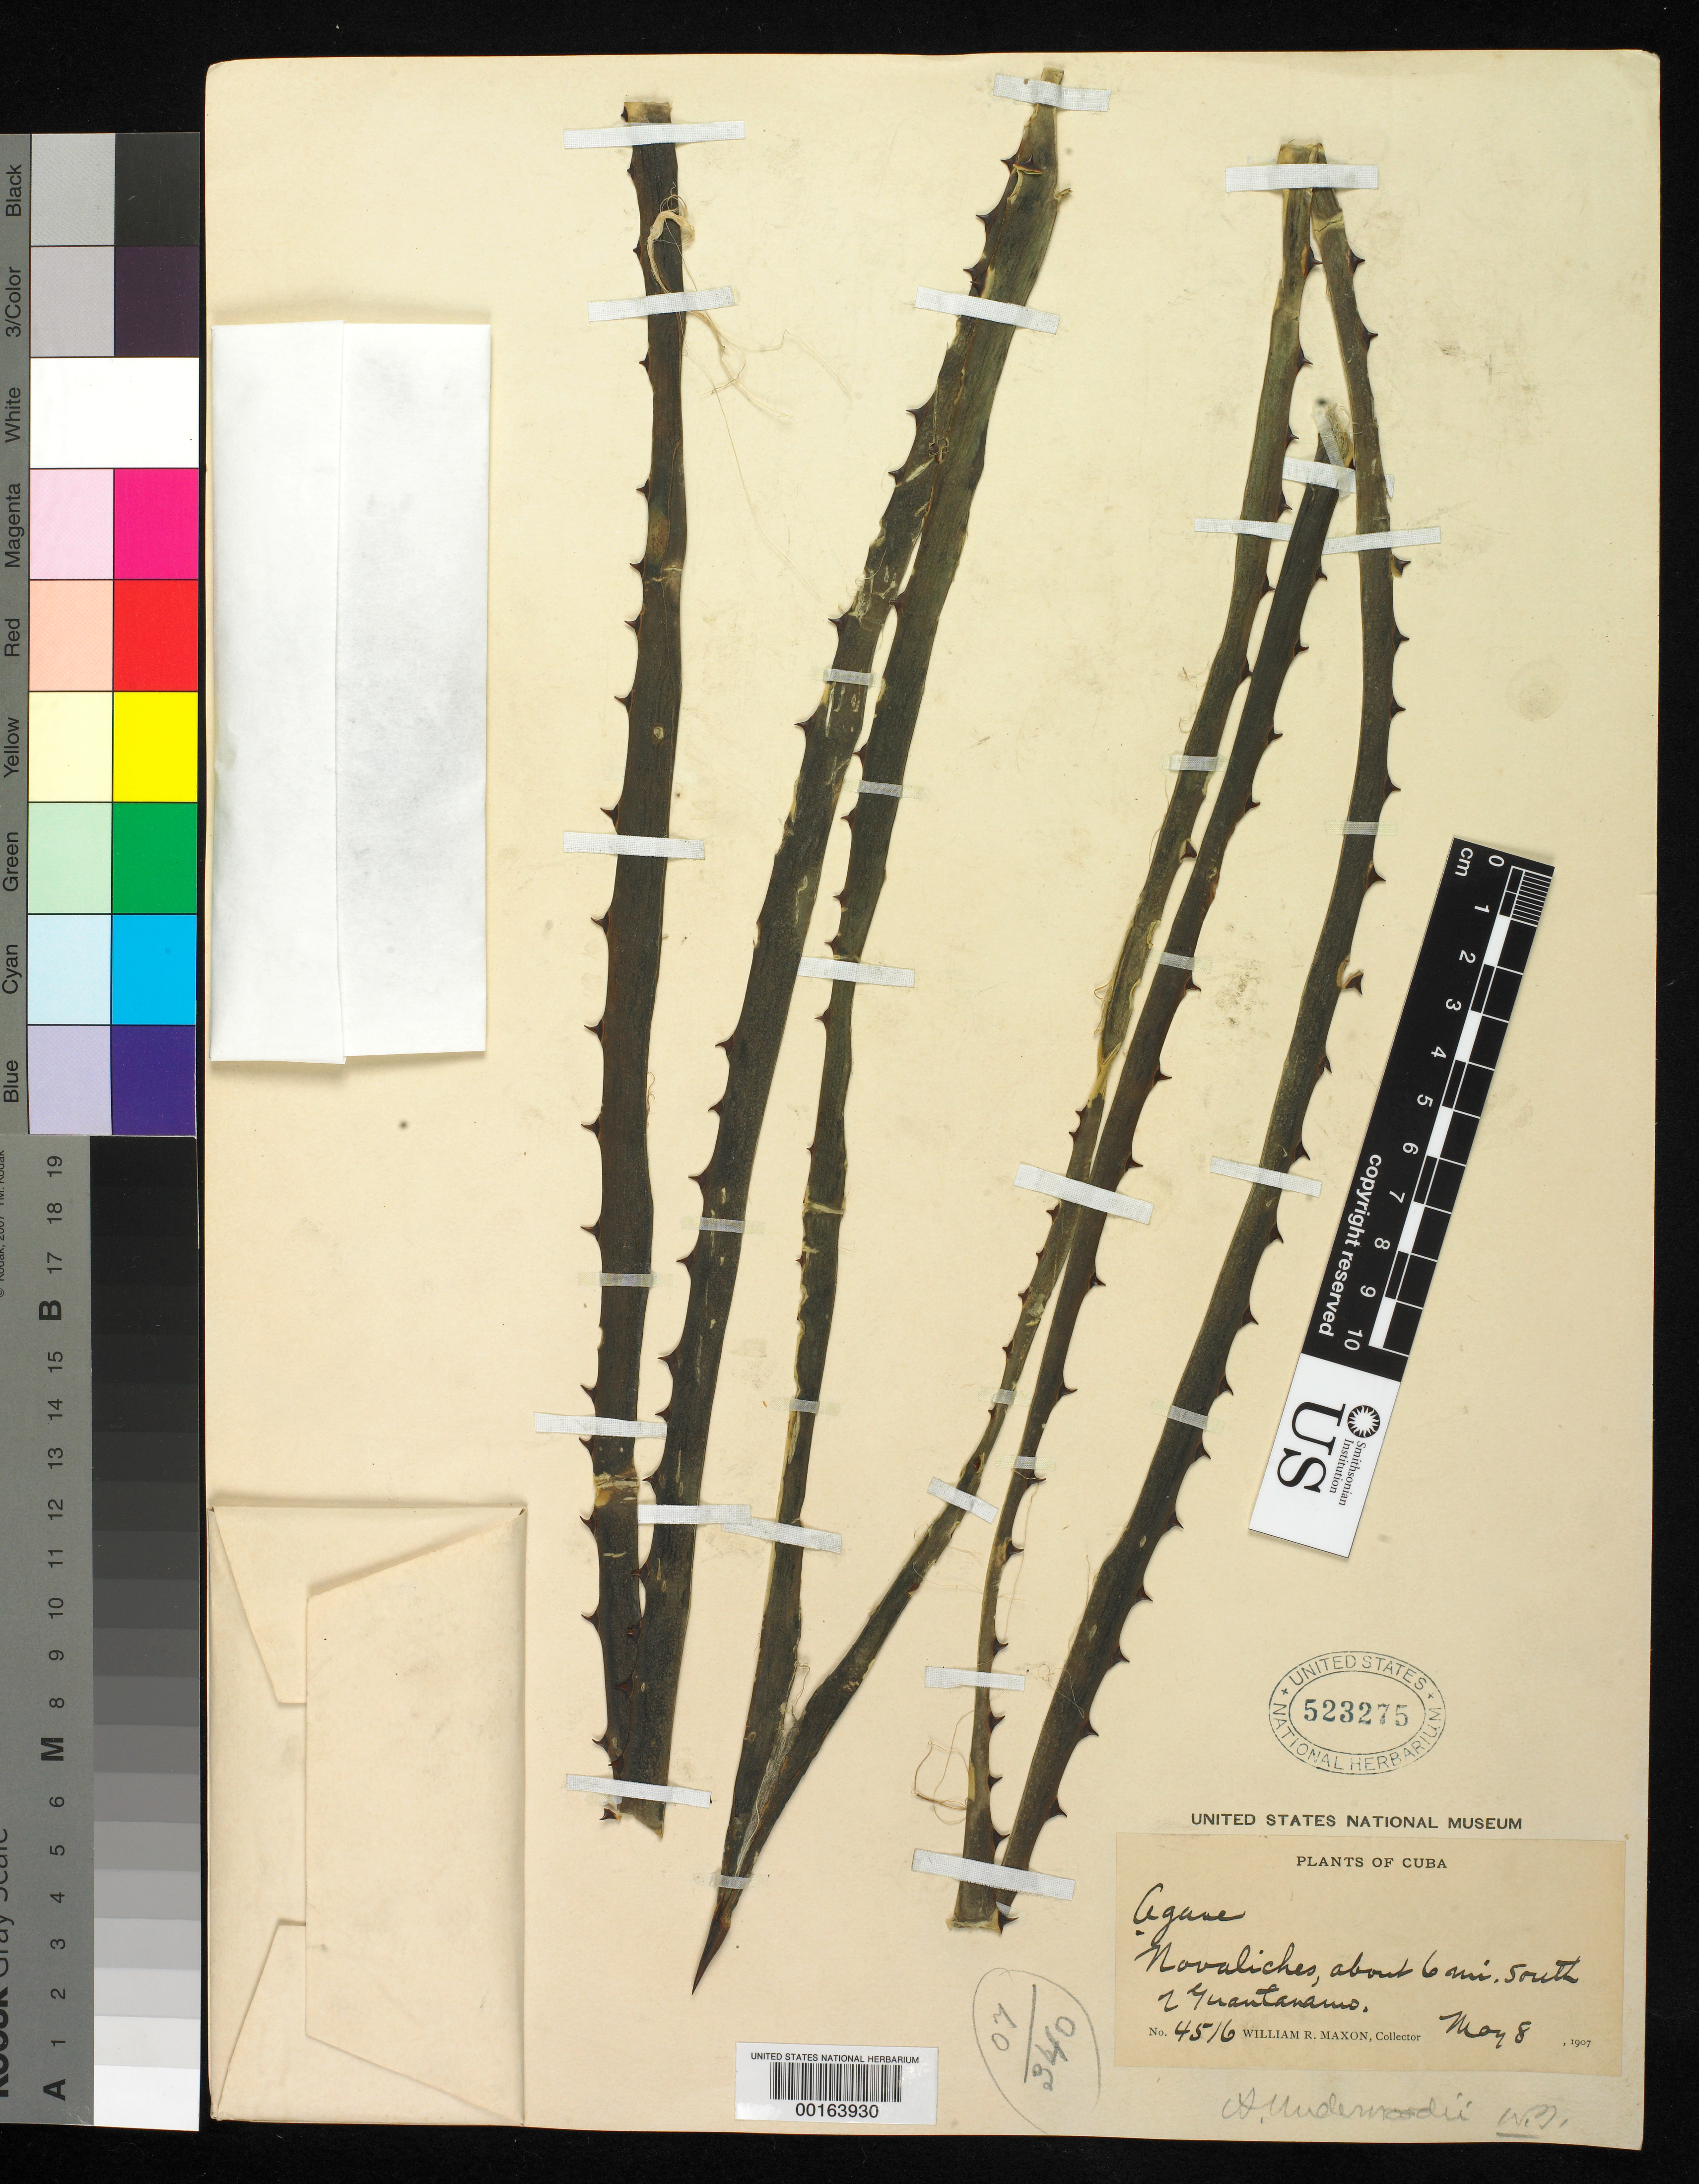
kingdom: Plantae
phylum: Tracheophyta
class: Liliopsida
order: Asparagales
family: Asparagaceae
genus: Agave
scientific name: Agave underwoodii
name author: Trel.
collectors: W. R. Maxon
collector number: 4516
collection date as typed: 08 May 1907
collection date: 1907-05-08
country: Cuba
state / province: Oriente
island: Greater Antilles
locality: Novaliches, about 6 mi s of guantanamo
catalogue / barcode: US 523275